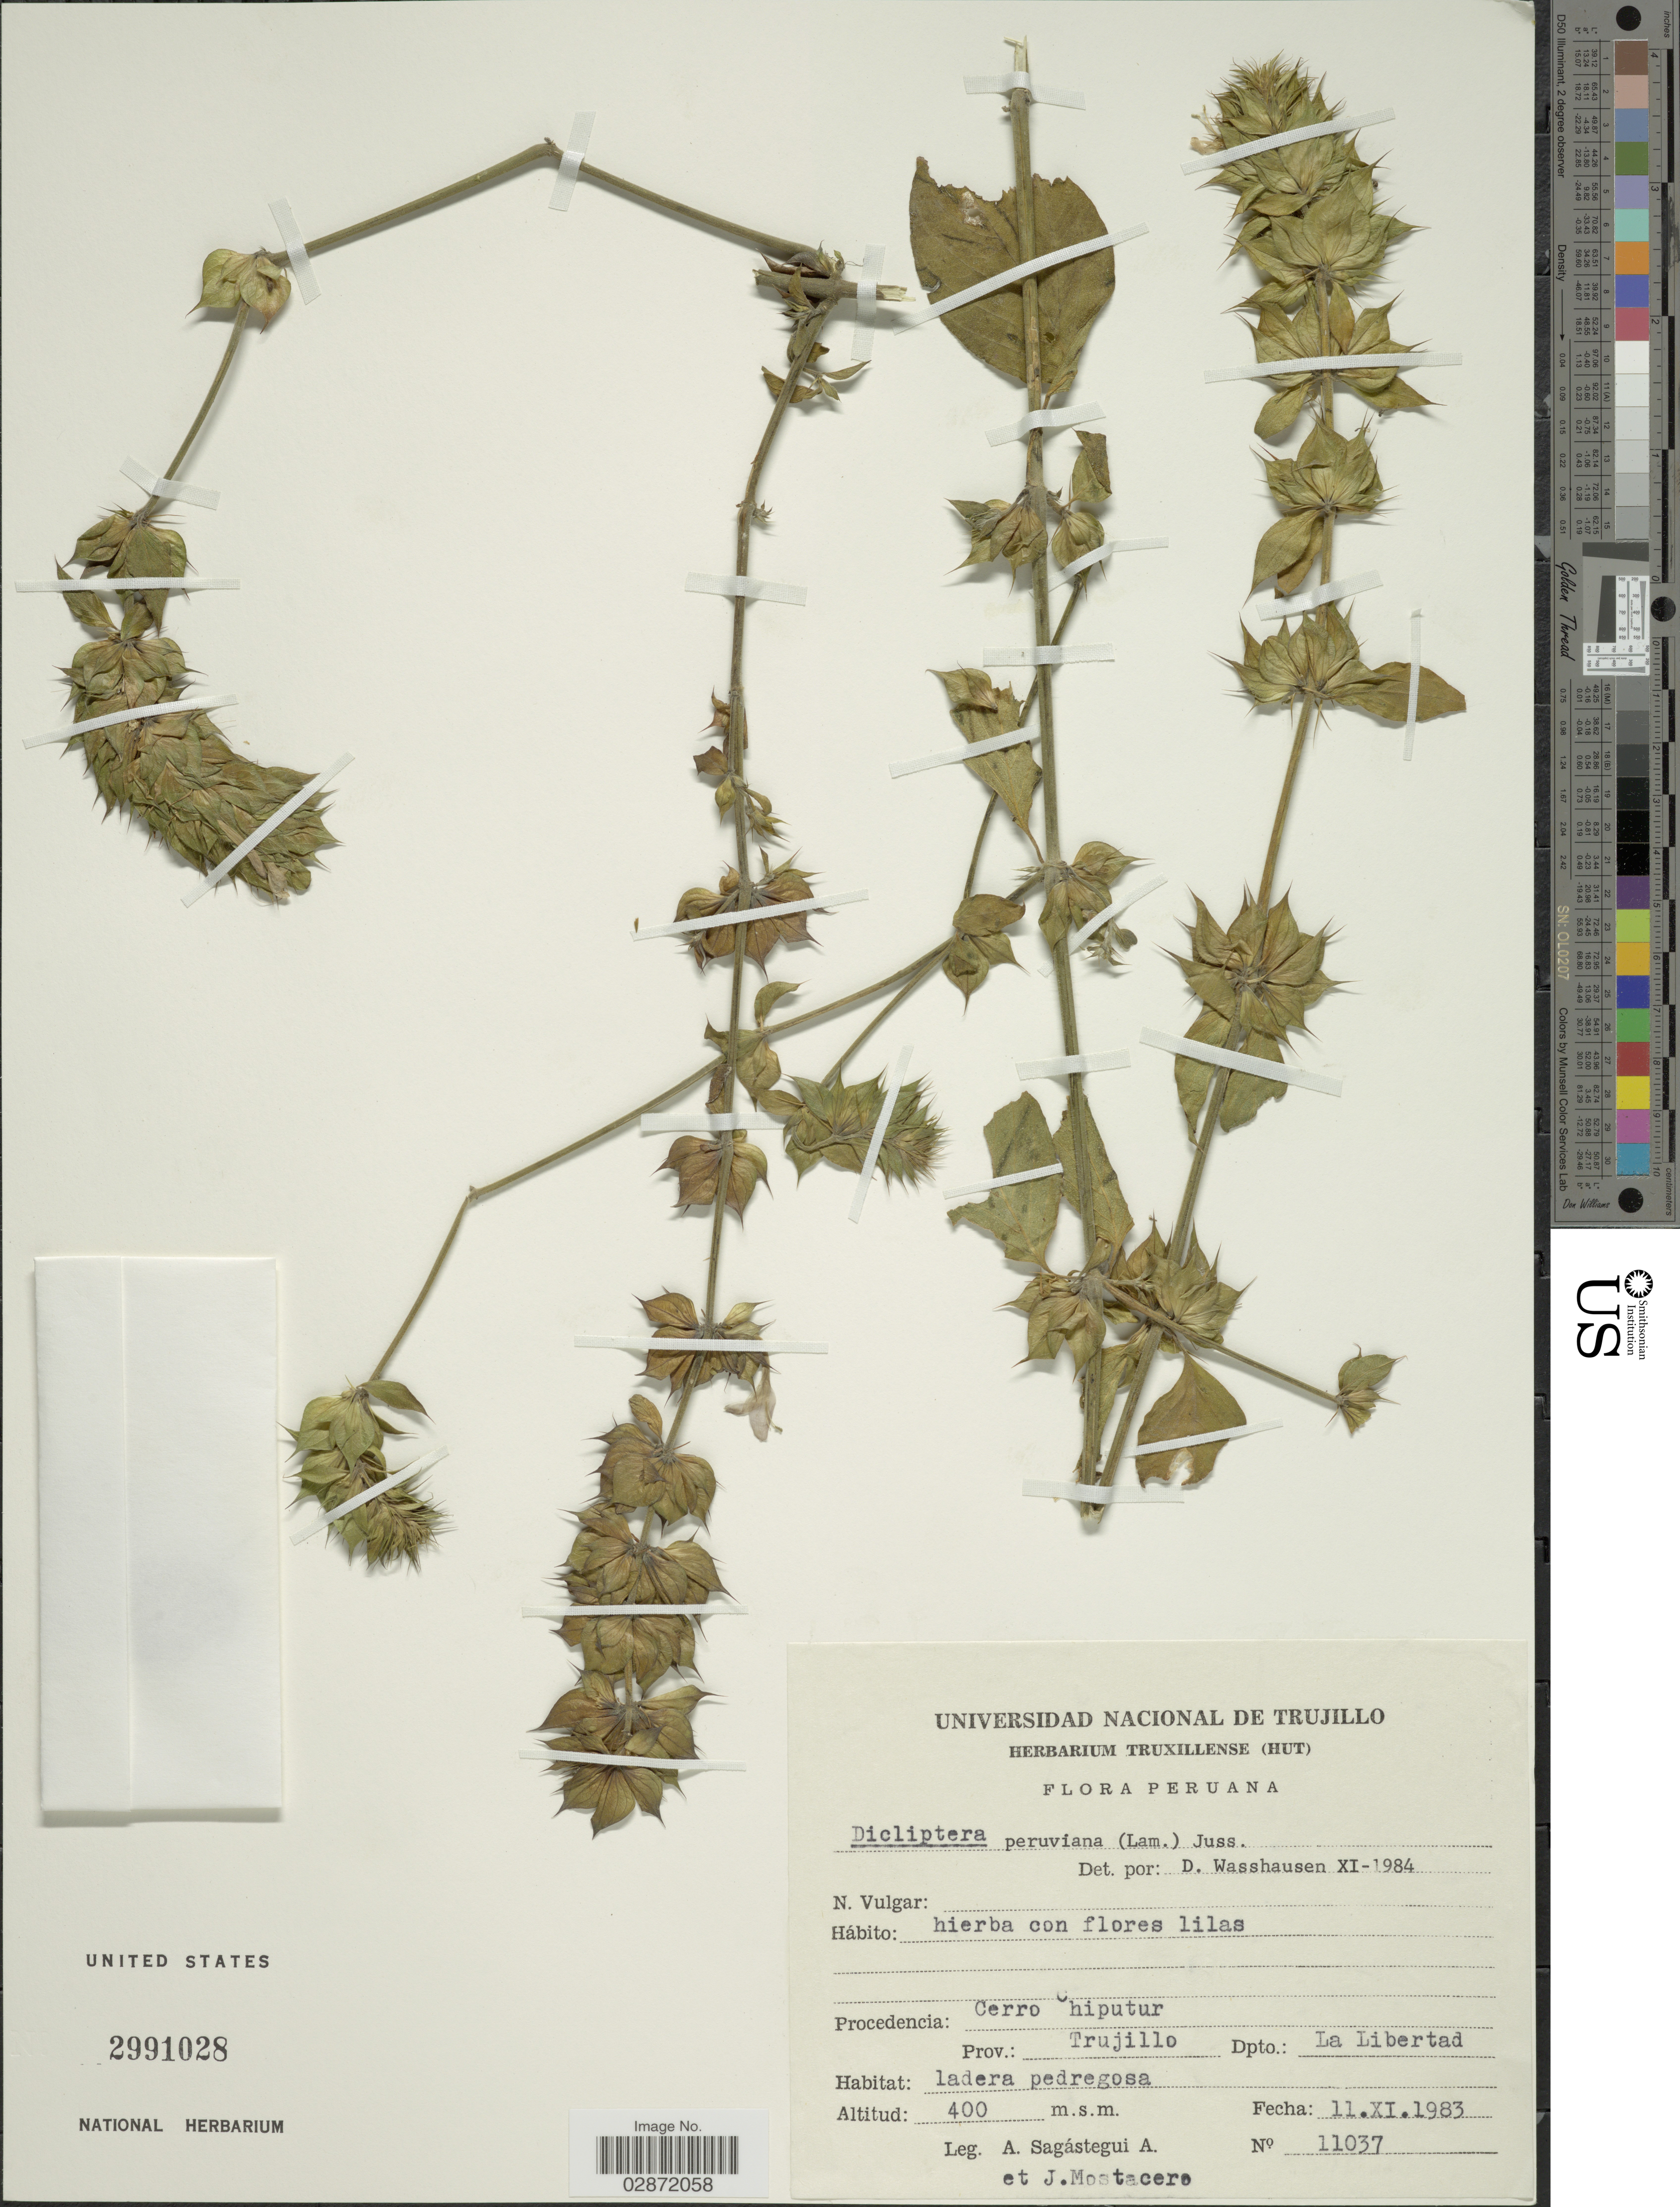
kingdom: Plantae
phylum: Tracheophyta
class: Magnoliopsida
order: Lamiales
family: Acanthaceae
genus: Dicliptera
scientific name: Dicliptera peruviana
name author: (Ruiz & Pav.) Juss.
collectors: A. Sagástegui A. & J. Mostacero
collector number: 11037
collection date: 1983-11-11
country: Peru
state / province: La Libertad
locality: Cerro Chiputur. Prov.: Trujillo. Dpto.: La Libertad.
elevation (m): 400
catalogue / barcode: US 2991028